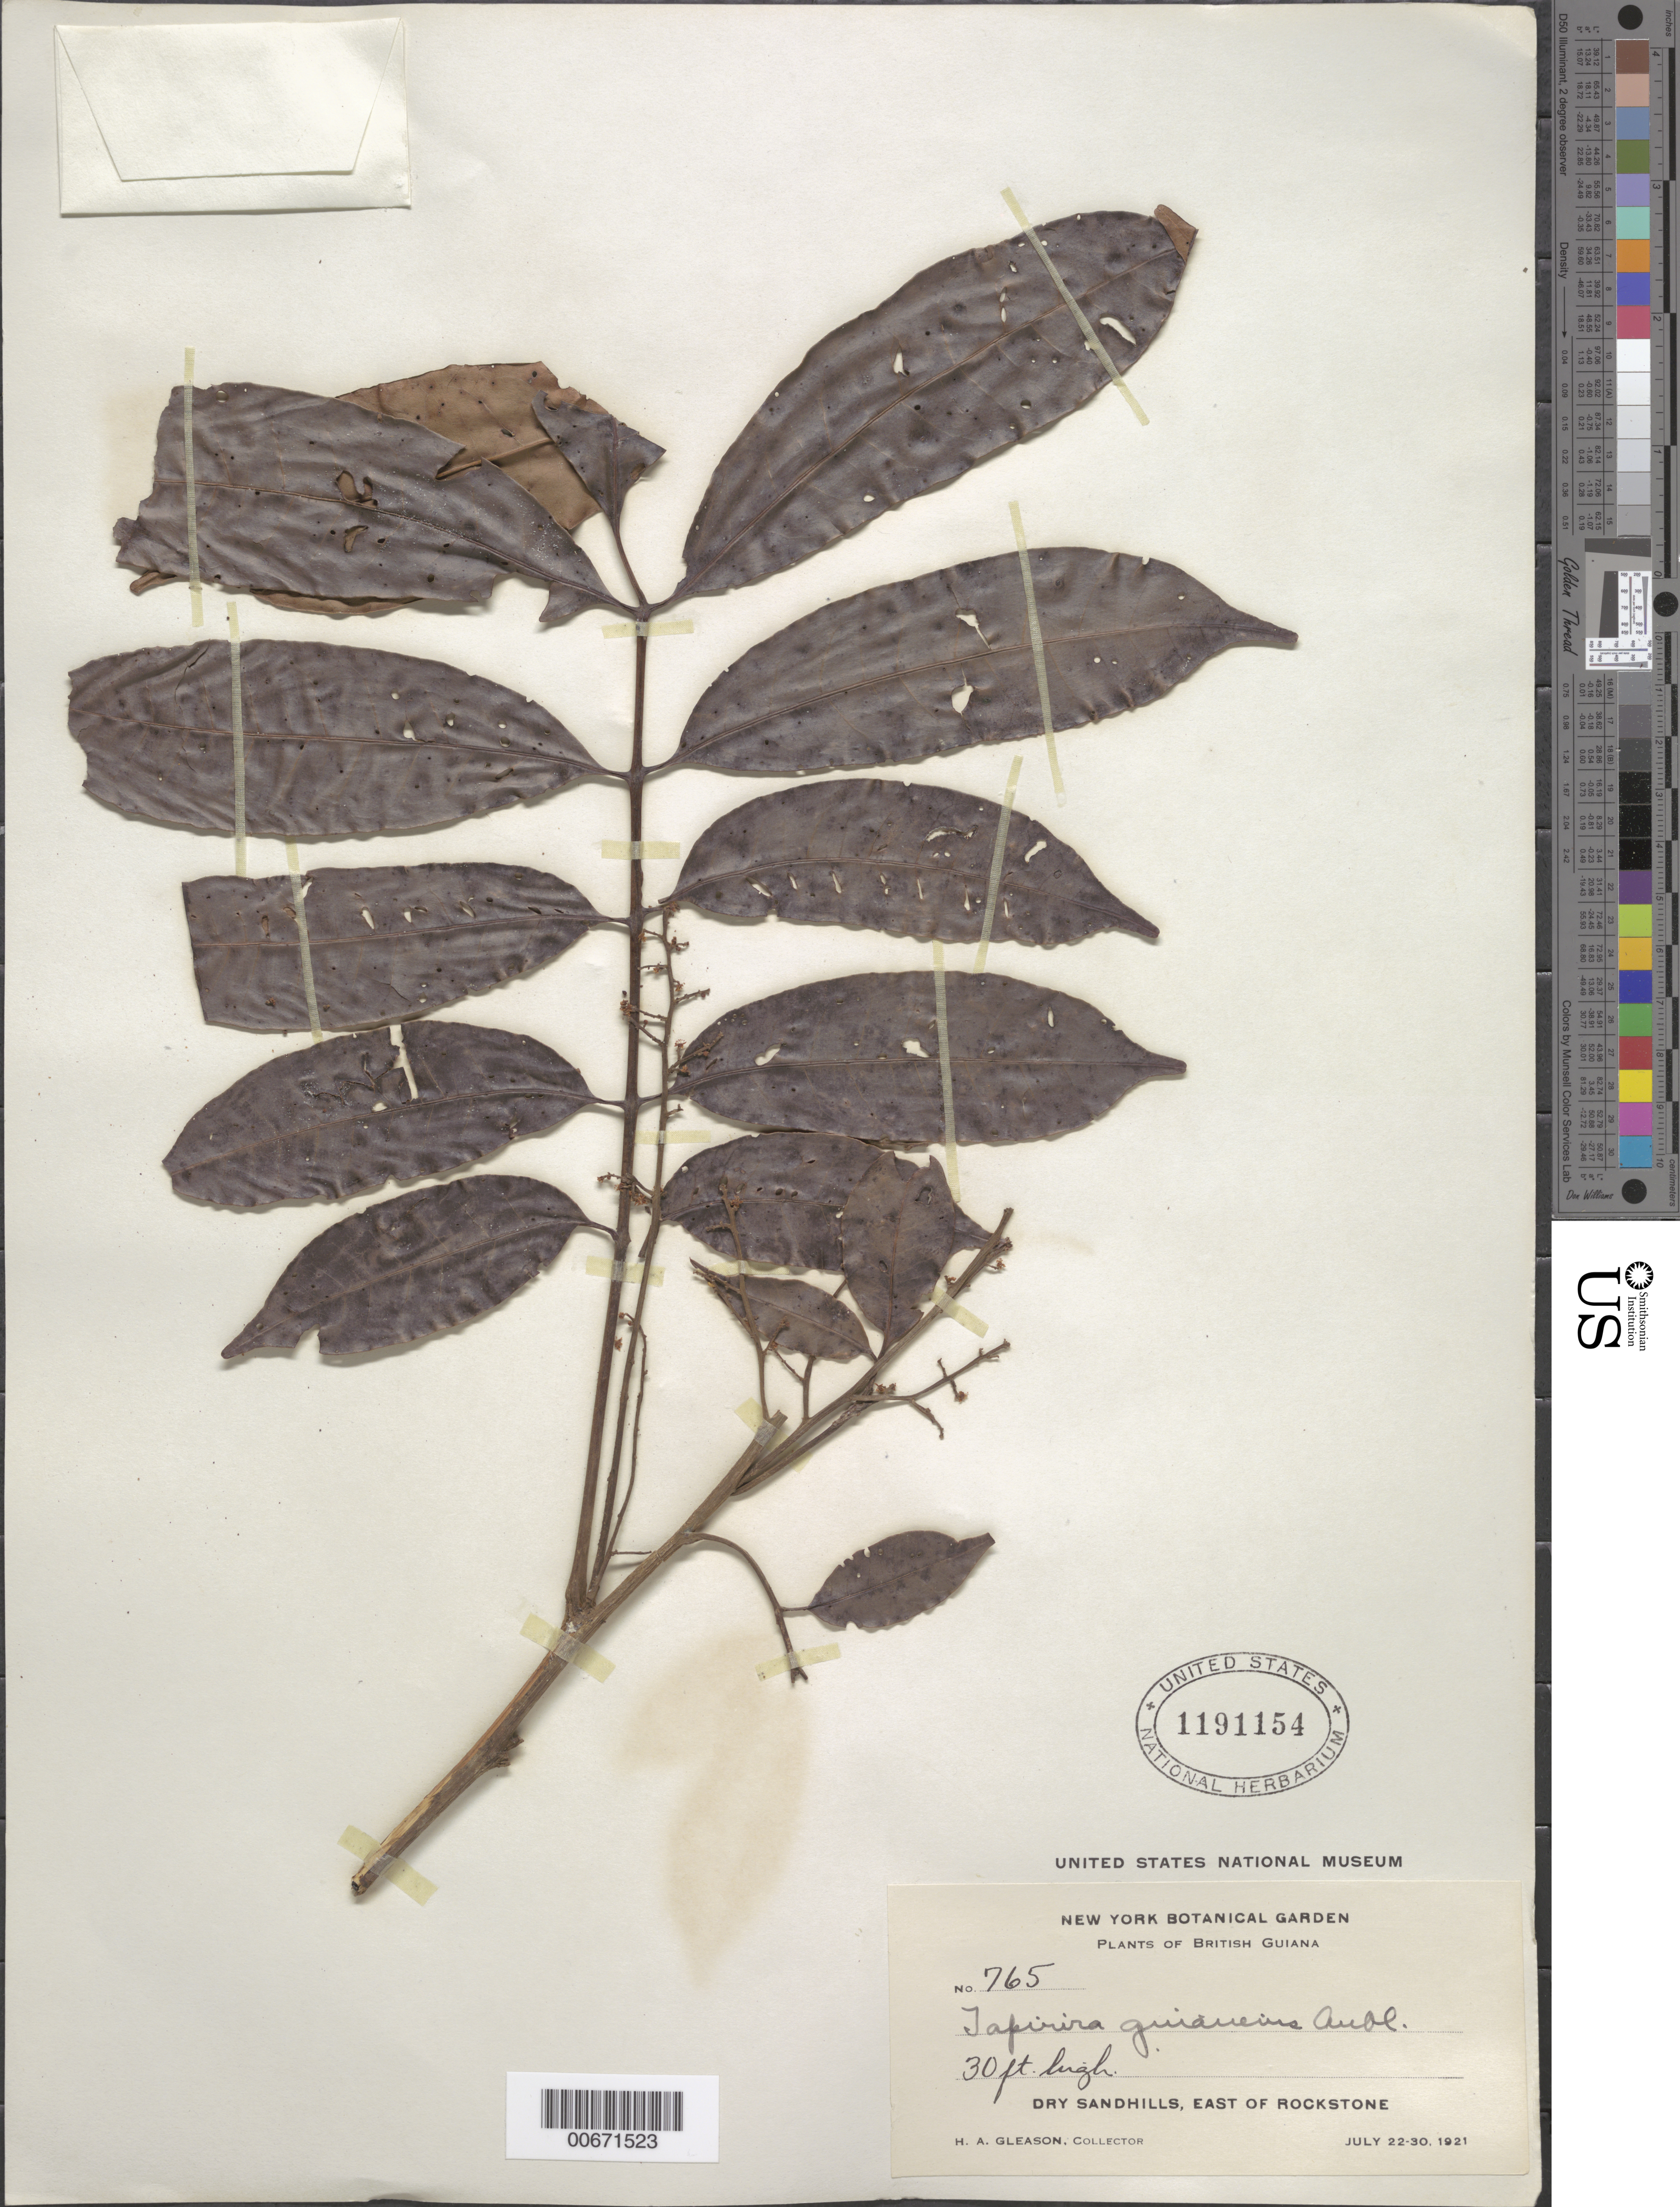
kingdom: Plantae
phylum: Tracheophyta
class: Magnoliopsida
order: Sapindales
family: Anacardiaceae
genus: Tapirira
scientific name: Tapirira guianensis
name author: Aubl.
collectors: H. A. Gleason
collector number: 765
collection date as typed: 22-Jul-21 to 30-Jul-21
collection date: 1921-07-22/1921-07-30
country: Guyana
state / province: U. Demerara-Berbice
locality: Rockstone, E of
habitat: Dry sandhills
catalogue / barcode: US 1191154